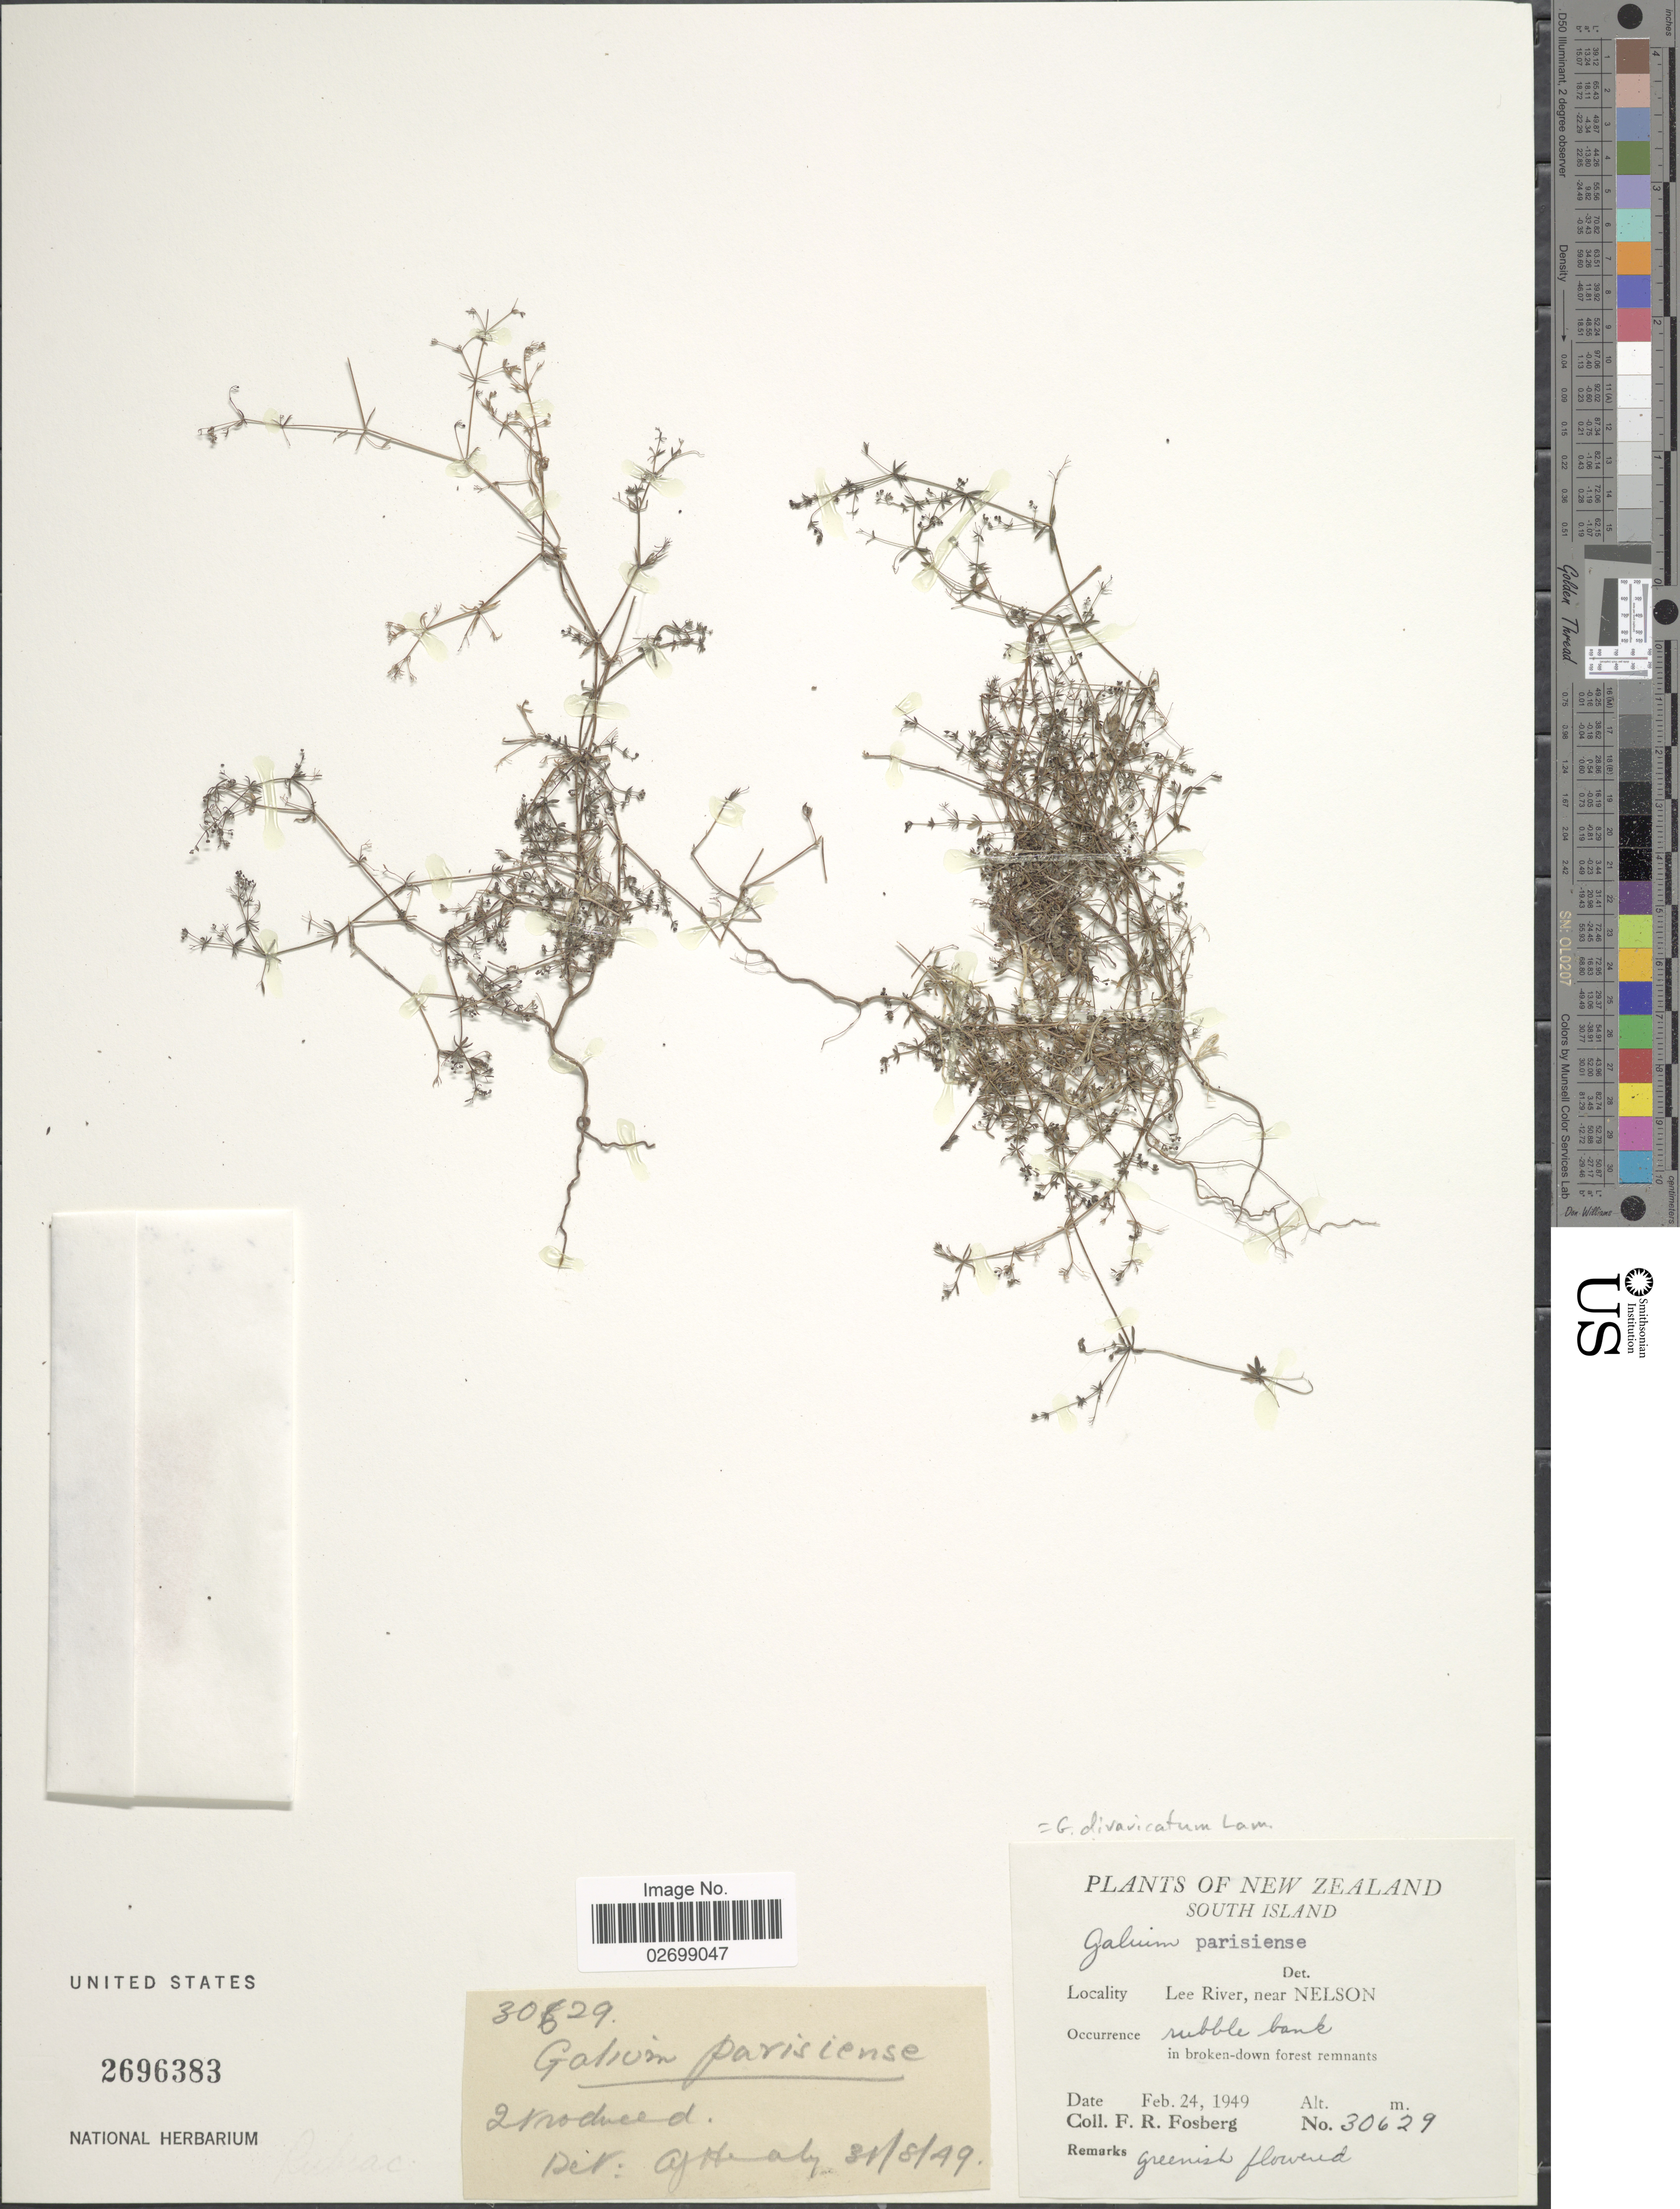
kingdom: Plantae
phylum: Tracheophyta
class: Magnoliopsida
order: Gentianales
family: Rubiaceae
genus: Galium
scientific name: Galium divaricatum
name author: Pourr. ex Lam.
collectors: F. R. Fosberg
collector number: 30629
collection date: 1949-02-24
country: New Zealand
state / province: Nelson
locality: South Island, Lee River, near Nelson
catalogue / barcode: US 2696383